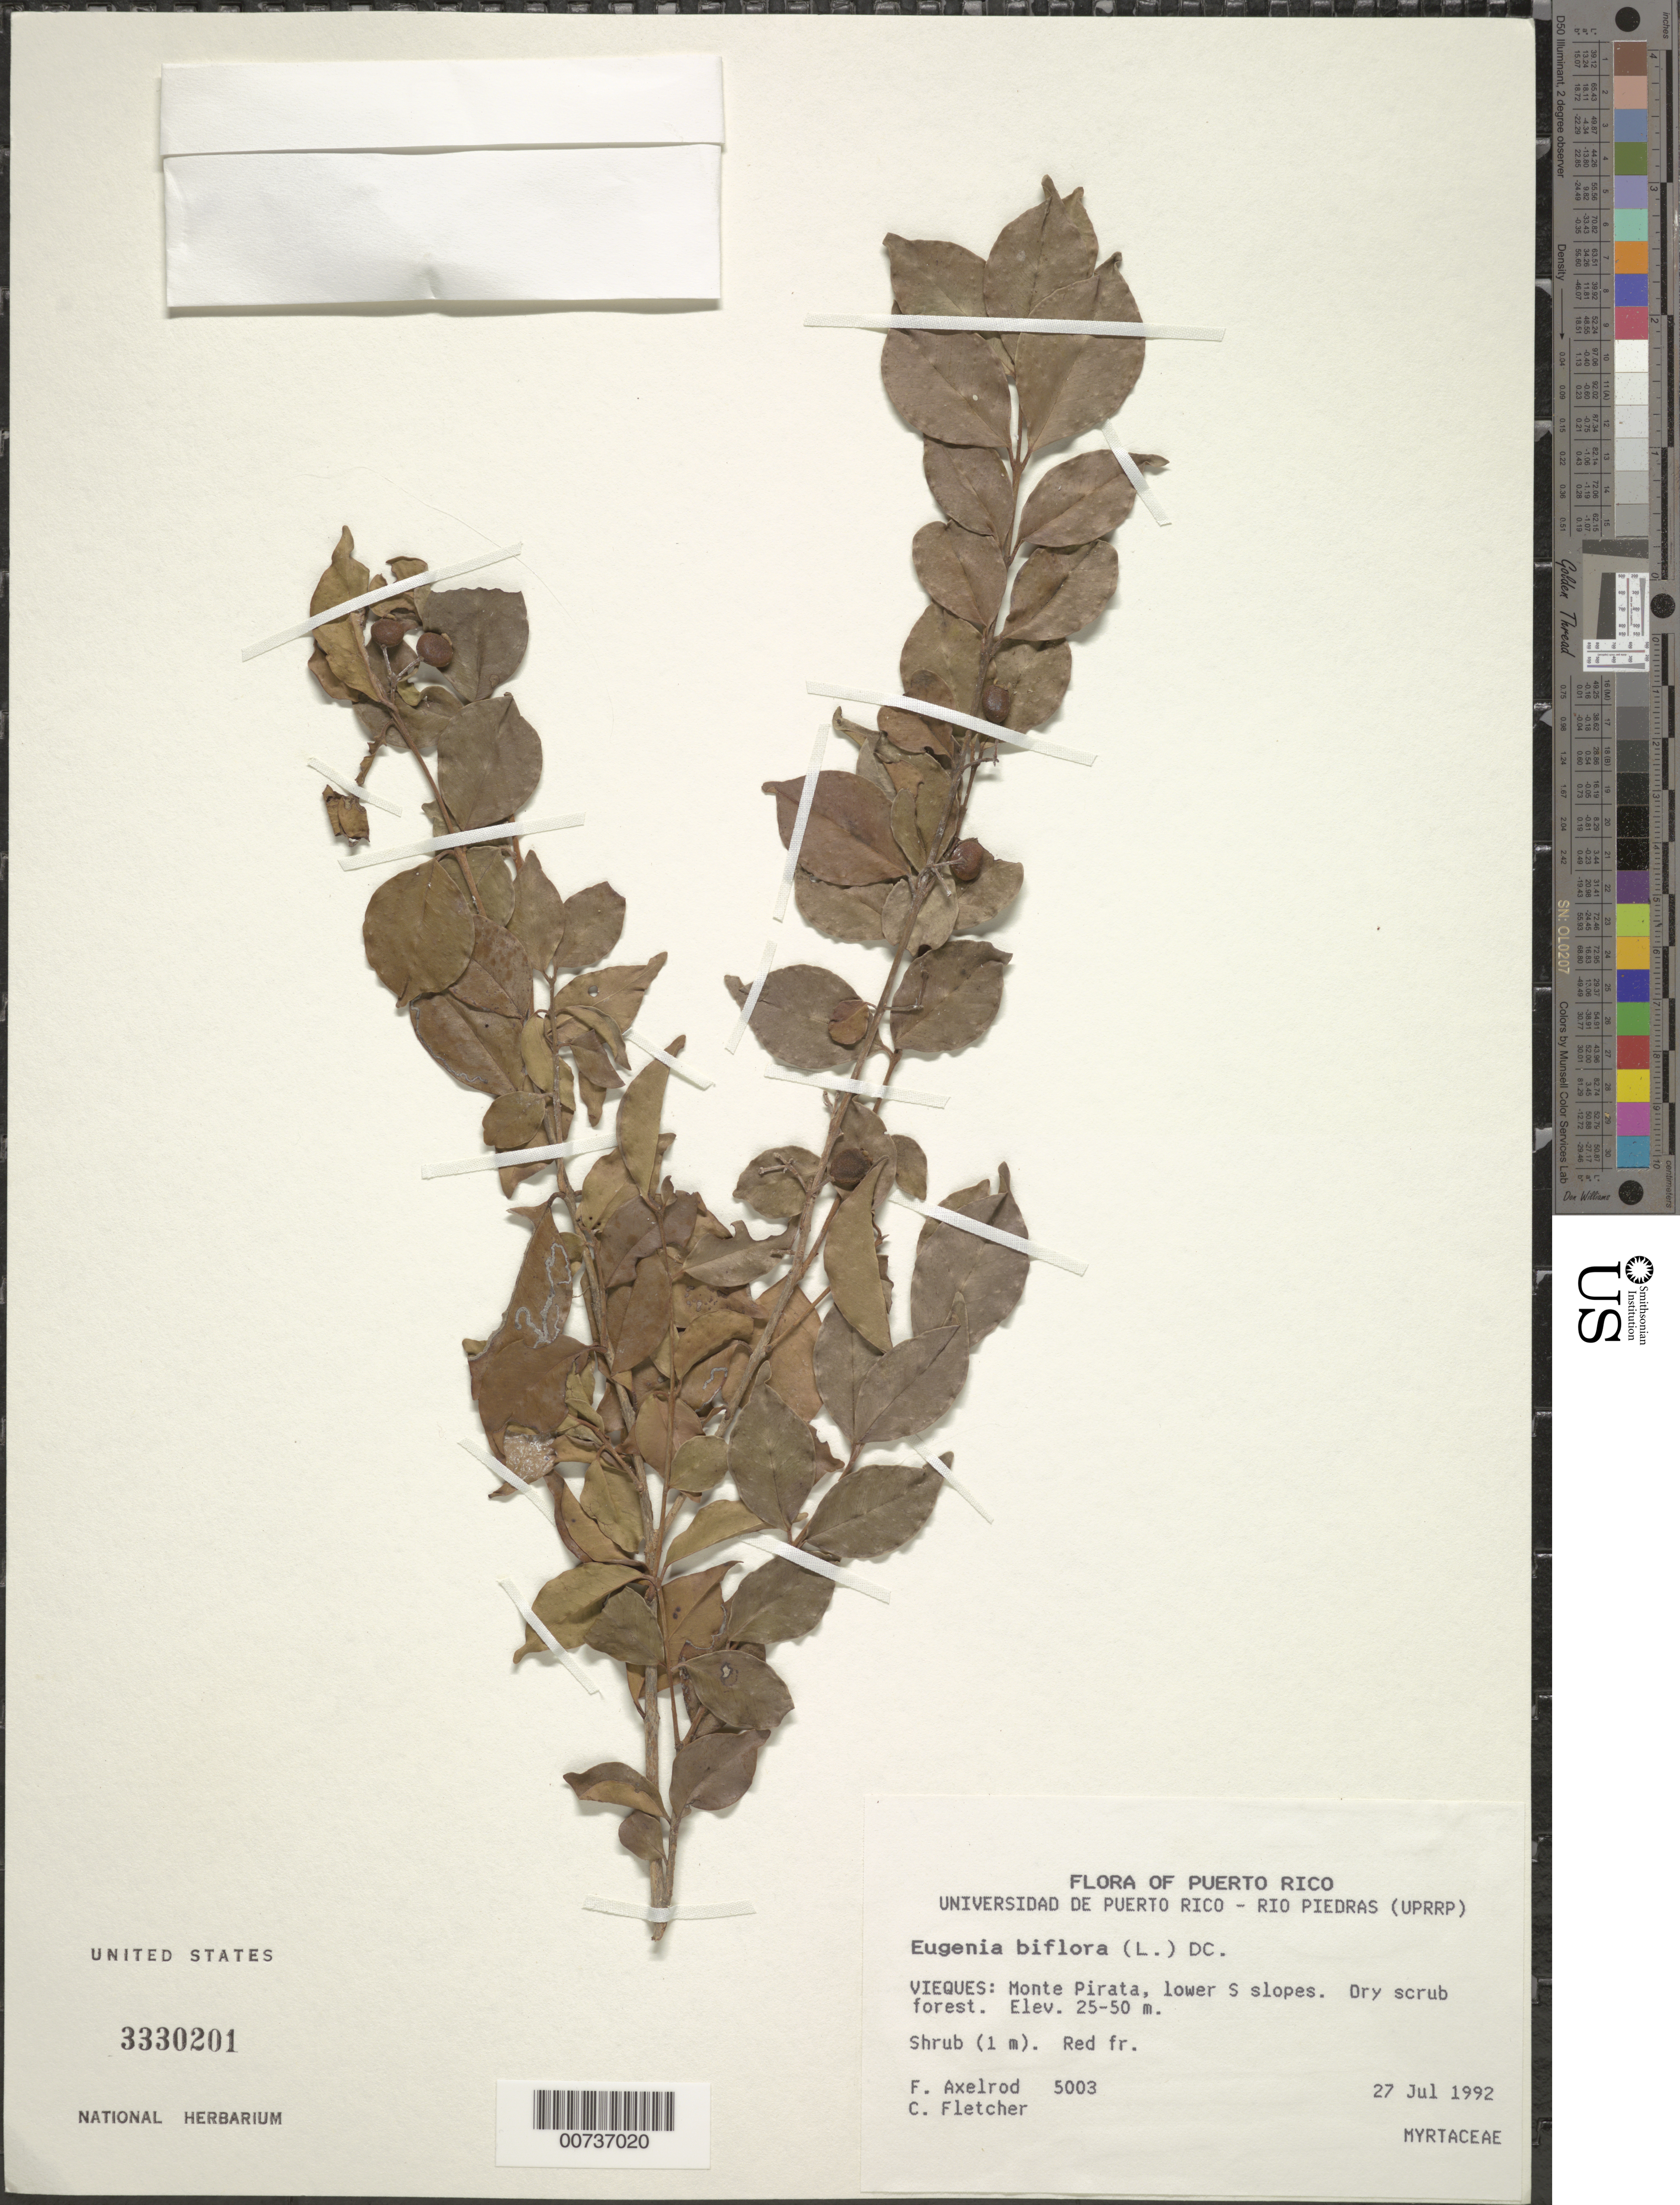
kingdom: Plantae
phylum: Tracheophyta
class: Magnoliopsida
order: Myrtales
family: Myrtaceae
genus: Eugenia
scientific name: Eugenia biflora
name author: (L.) DC.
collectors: F. S. Axelrod & C. Fletcher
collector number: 5003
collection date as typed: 27 Jul 1992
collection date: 1992-07-27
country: Puerto Rico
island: Vieques I.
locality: Monte Pirata, lower S slopes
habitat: Dry scrub forest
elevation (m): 25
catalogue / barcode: US 3330201